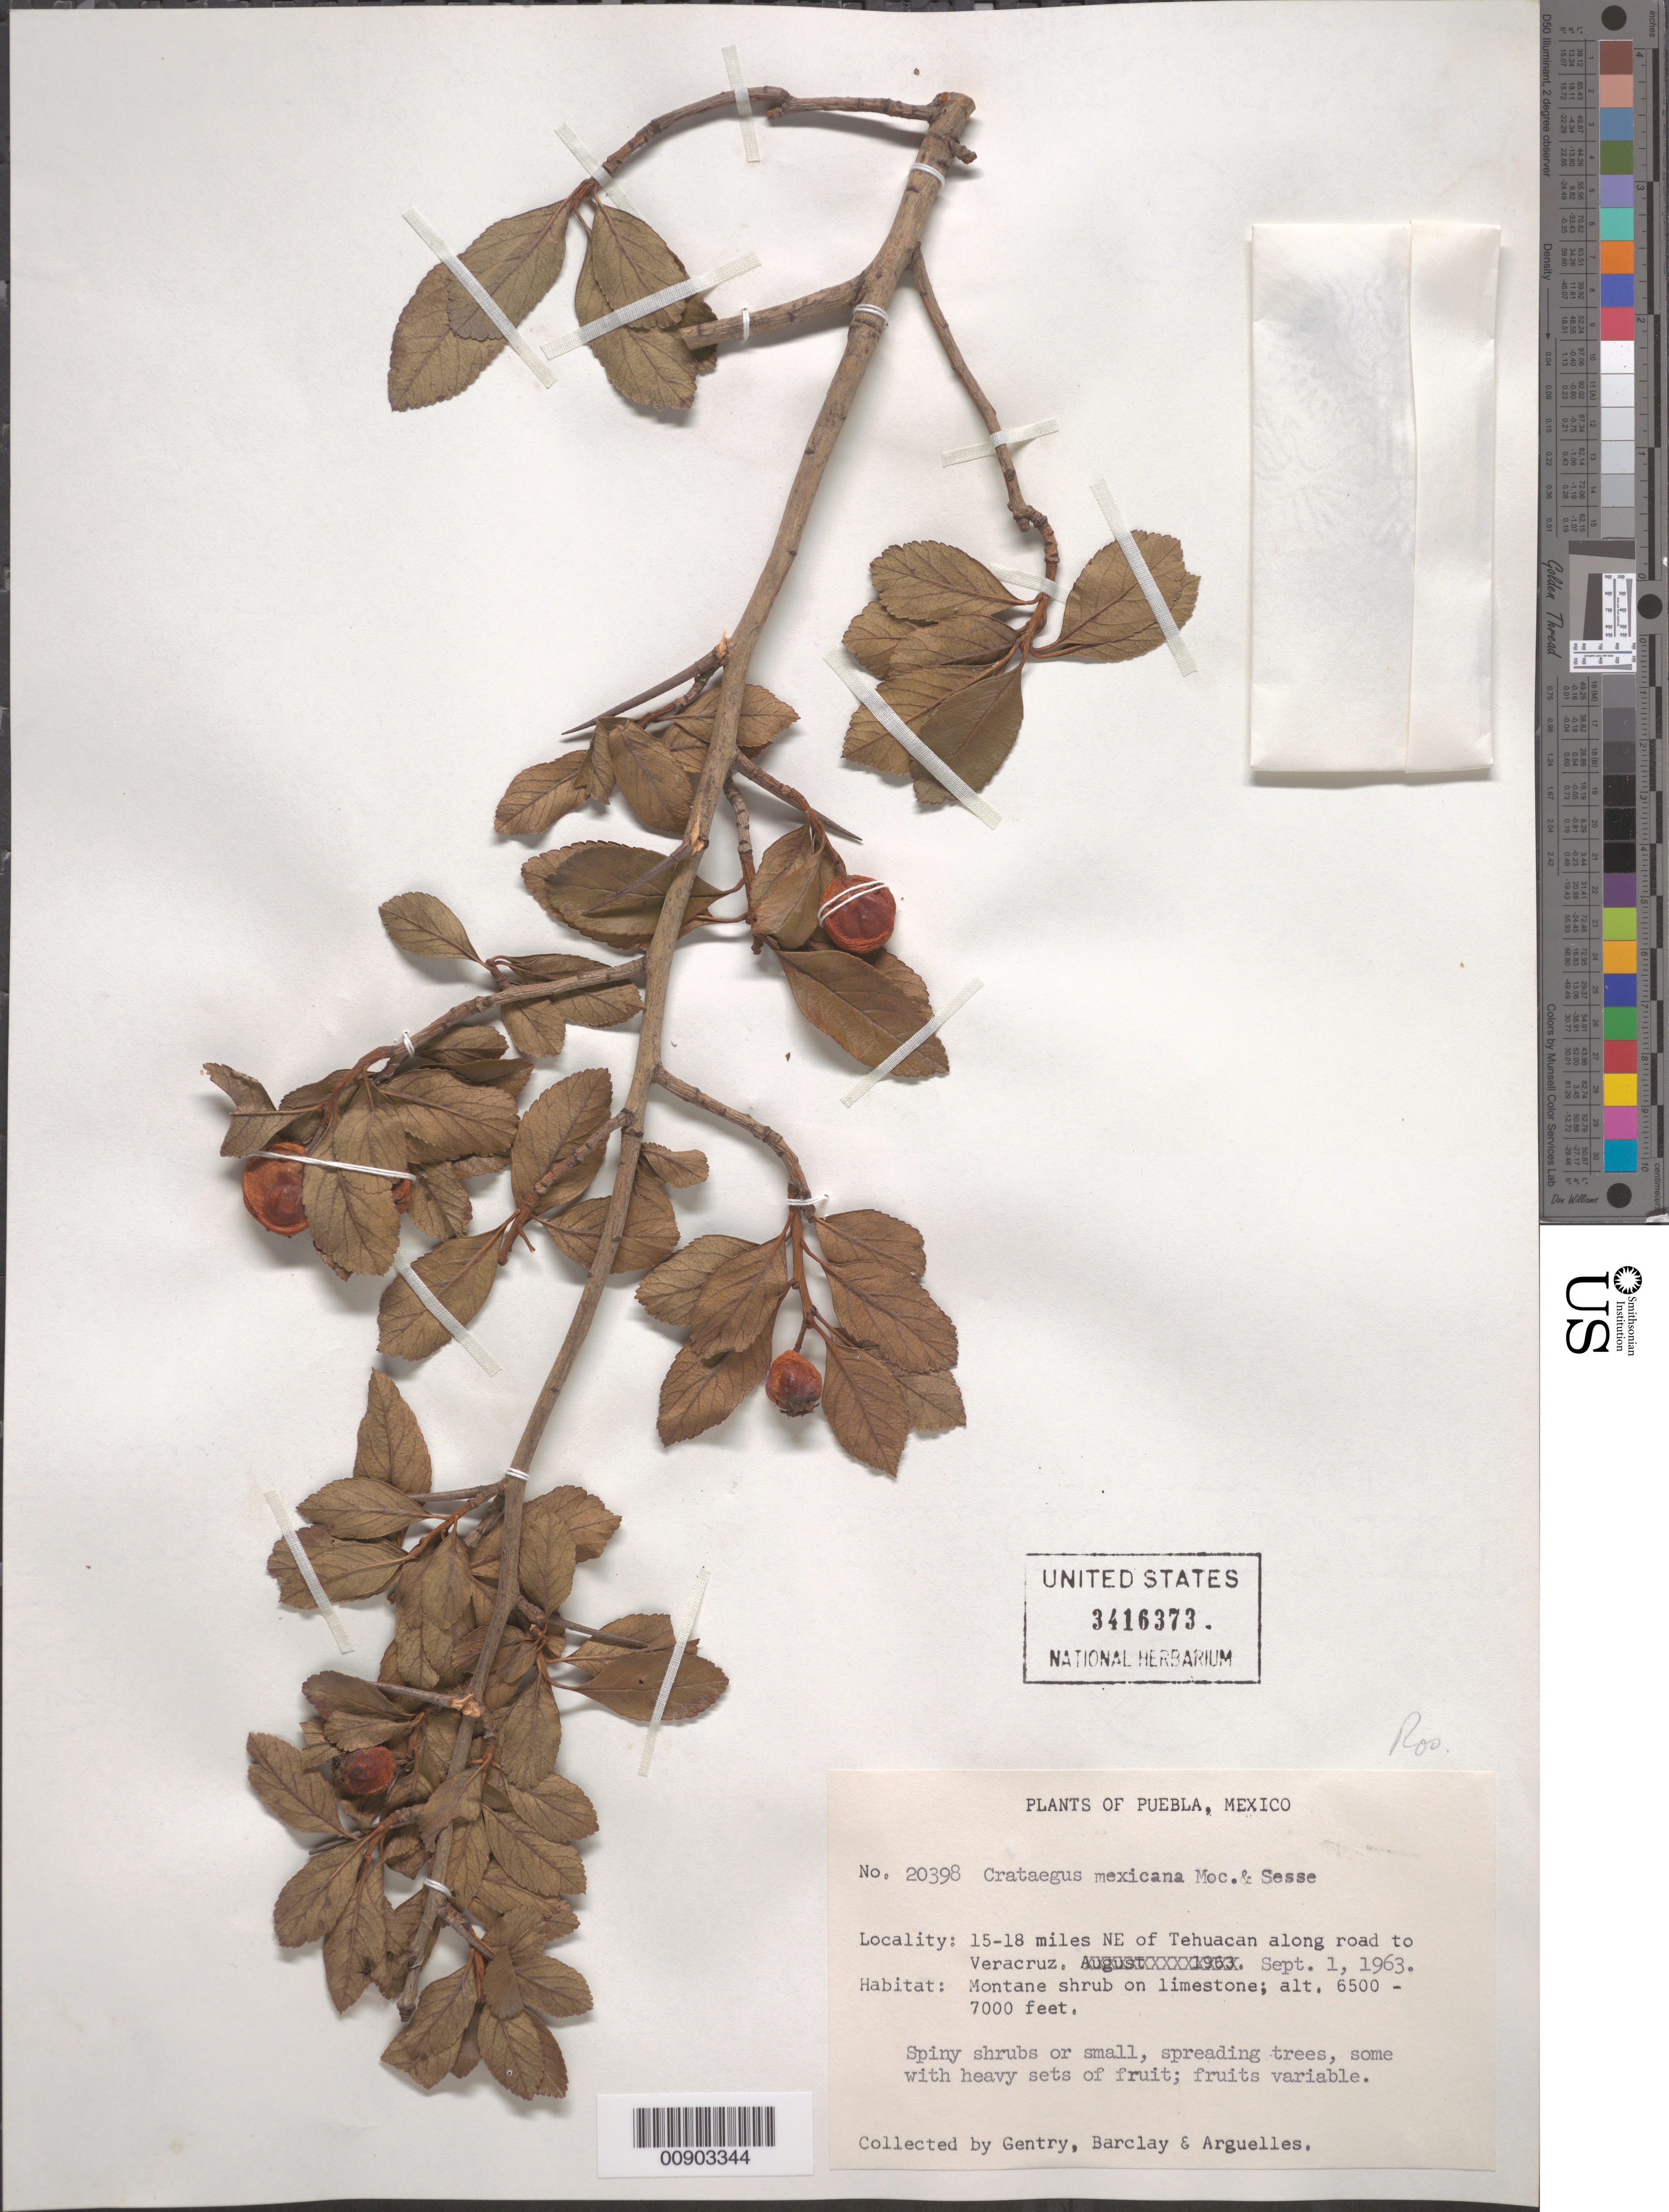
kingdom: Plantae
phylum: Tracheophyta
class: Magnoliopsida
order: Rosales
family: Rosaceae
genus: Crataegus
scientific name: Crataegus mexicana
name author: Moc. & Sessé ex DC.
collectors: Gentry, --, -- Barclay & Arguelles, --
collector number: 20398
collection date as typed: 01 Sep 1963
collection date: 1963-09-01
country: Mexico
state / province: Puebla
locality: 15-18 miles NE of Tehuacán along road to Veracruz.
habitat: Montane shrub on limestone.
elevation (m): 1981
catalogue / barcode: US 3416373